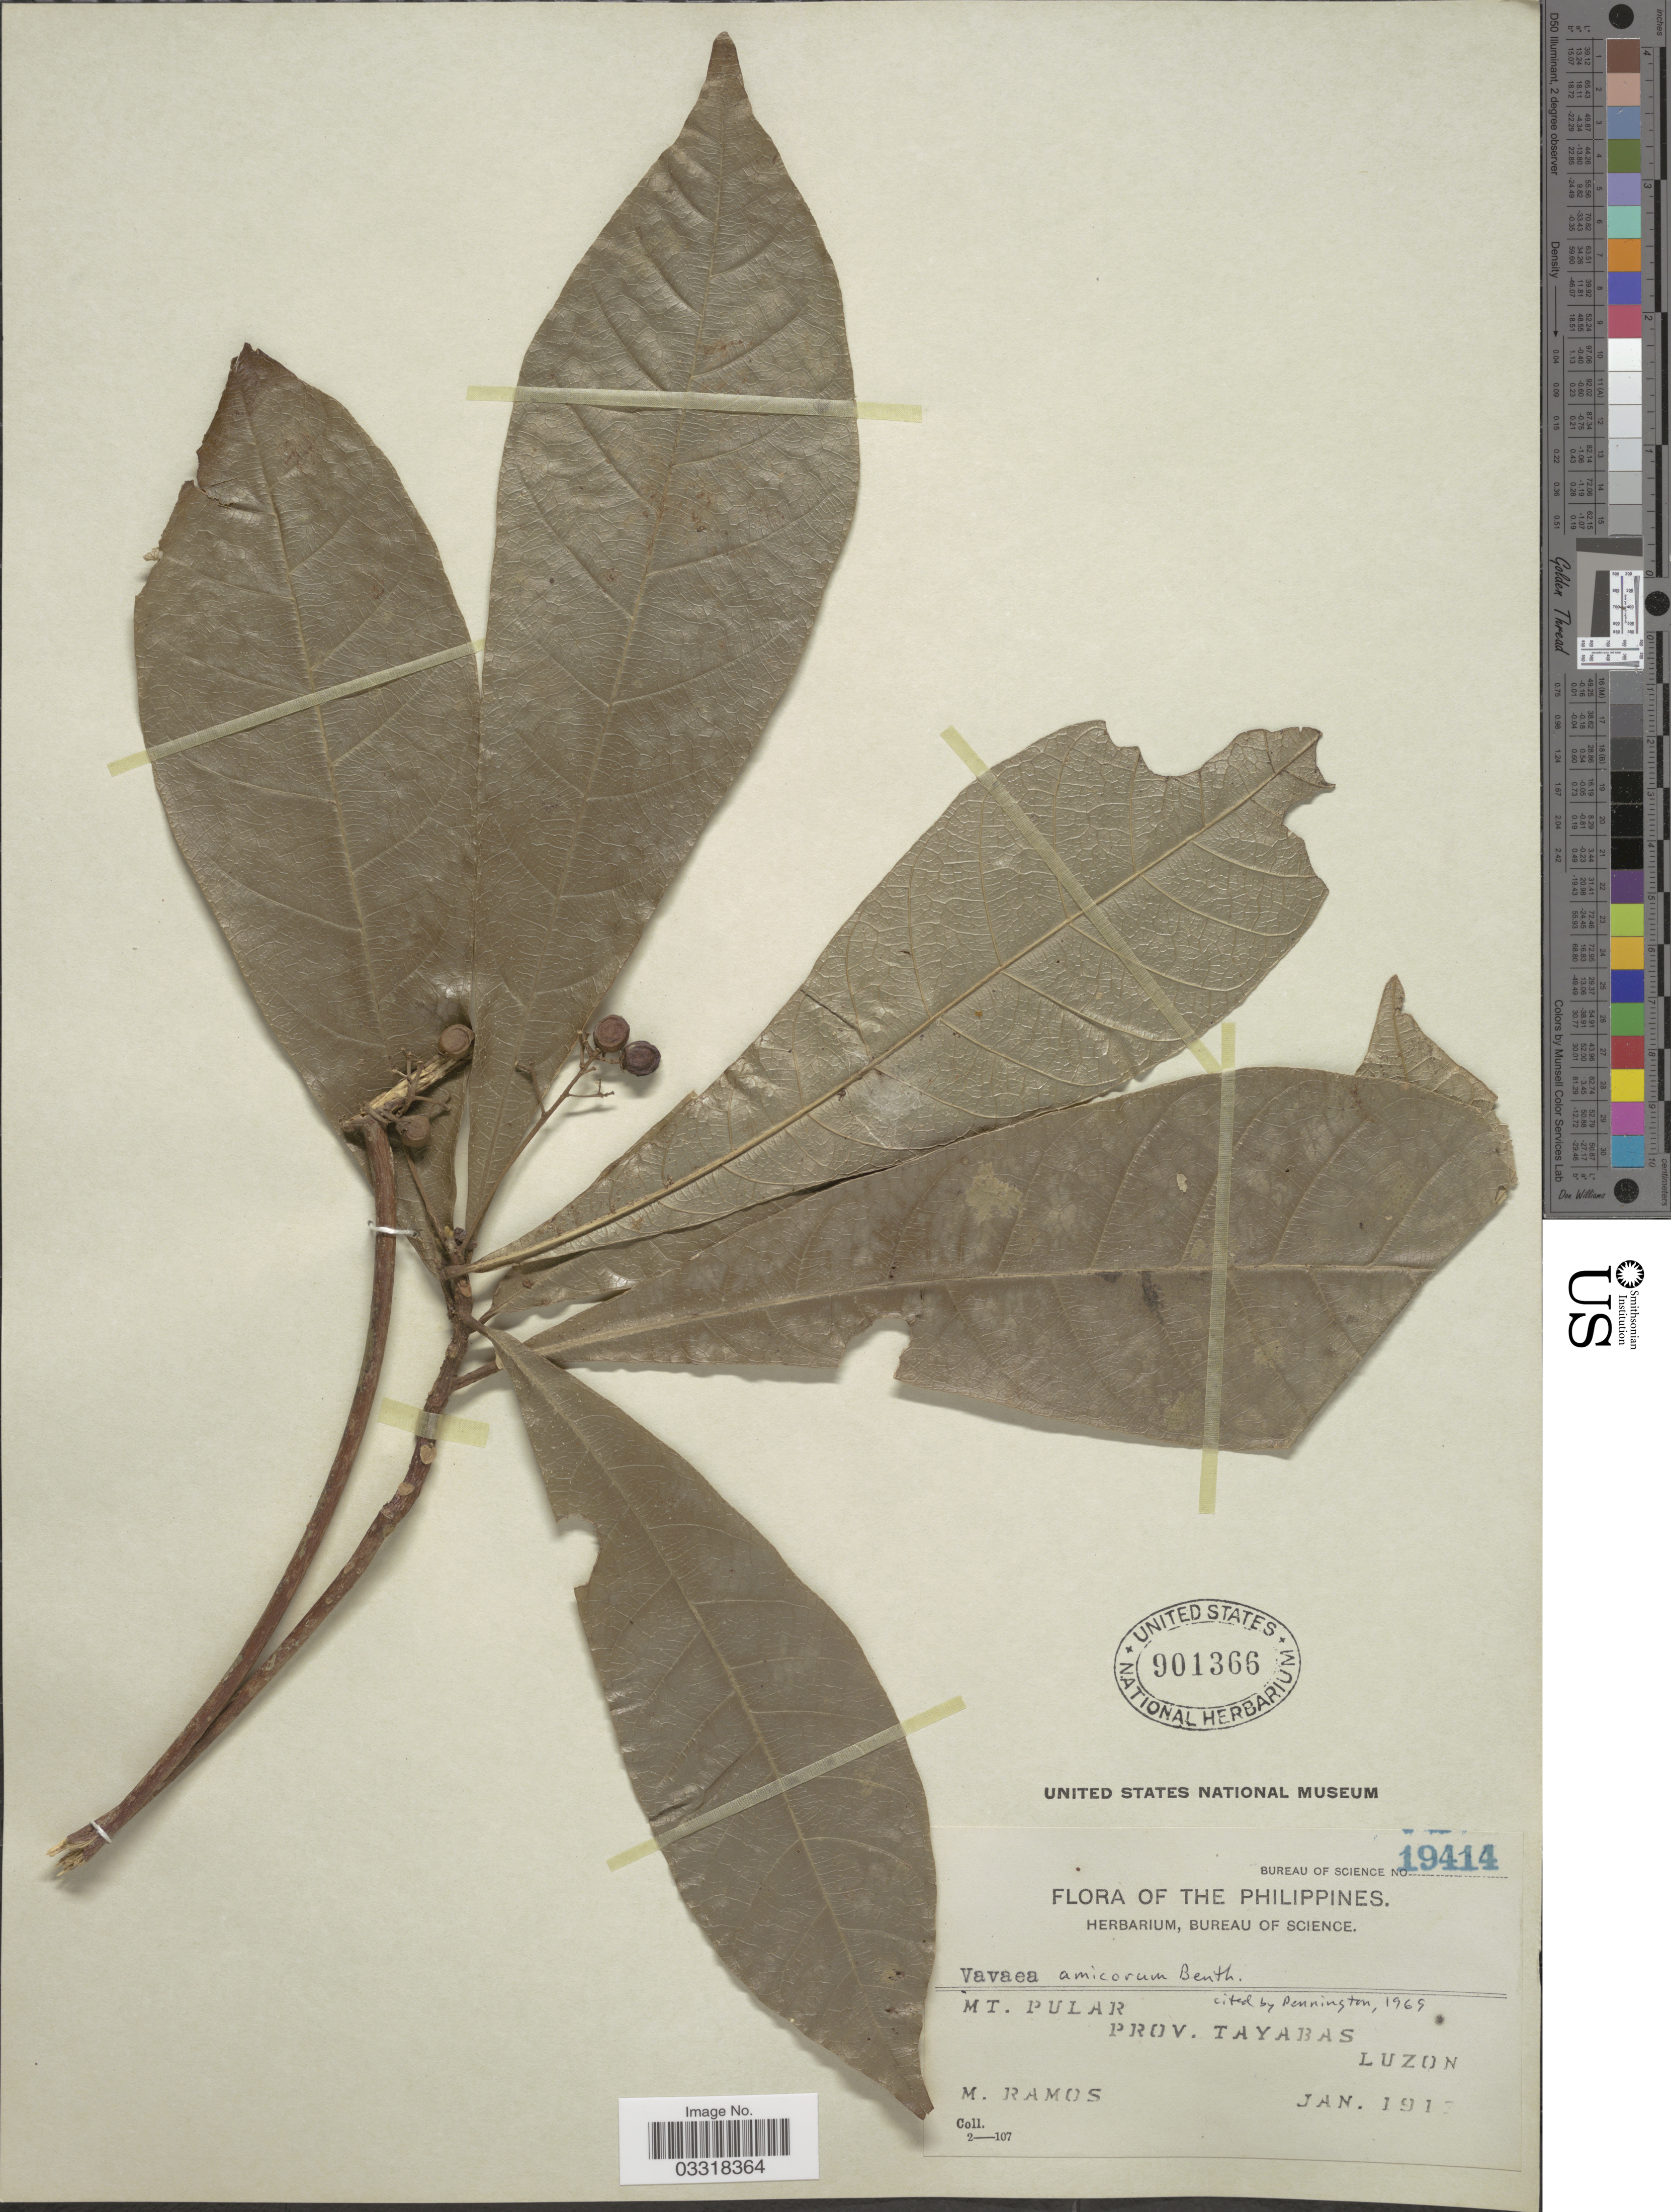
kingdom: Plantae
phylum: Tracheophyta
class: Magnoliopsida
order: Sapindales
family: Meliaceae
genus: Vavaea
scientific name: Vavaea amicorum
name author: Benth.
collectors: M. Ramos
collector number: Bureau of Science 19414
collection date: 1913-01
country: Philippines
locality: Mt. Pular. Prov. Tayabas. Luzon.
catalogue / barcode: US 901366